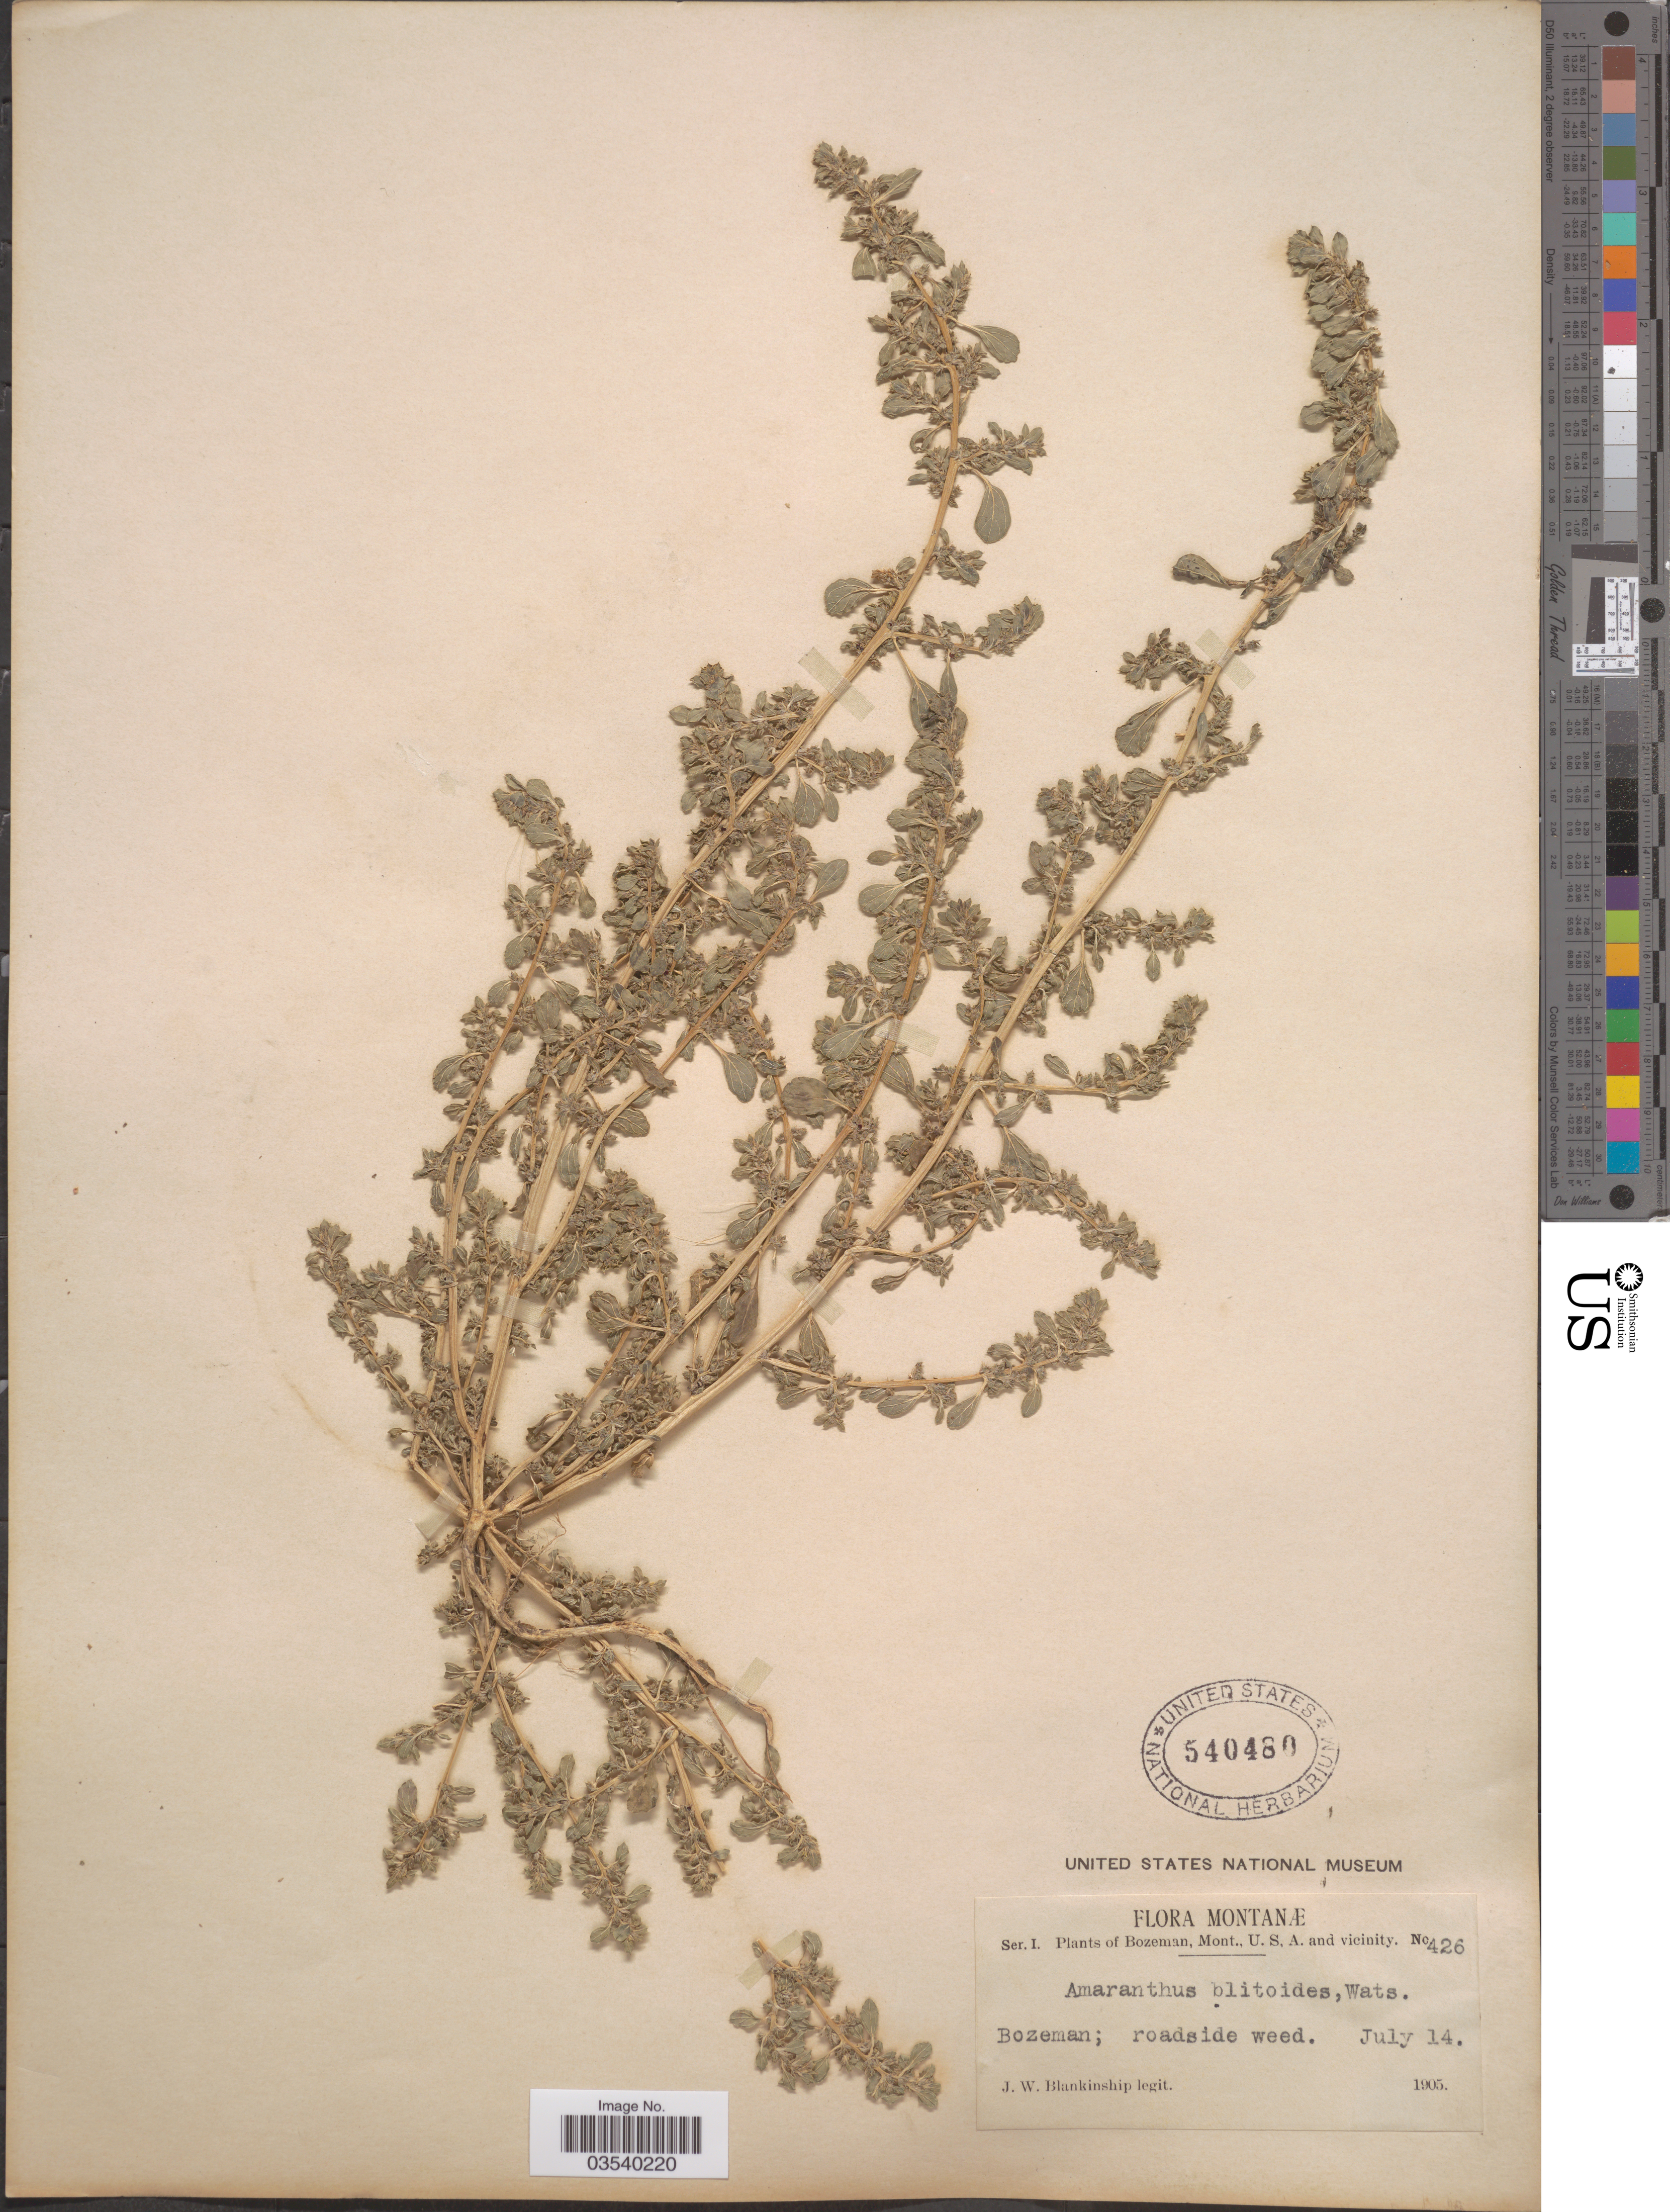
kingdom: Plantae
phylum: Tracheophyta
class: Magnoliopsida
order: Caryophyllales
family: Amaranthaceae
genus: Amaranthus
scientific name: Amaranthus californicus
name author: (Moq.) S. Watson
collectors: J. W. Blankinship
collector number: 426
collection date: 1905-07-14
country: United States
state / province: Montana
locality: Bozeman. U.S.A. and vicinity.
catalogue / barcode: US 540480